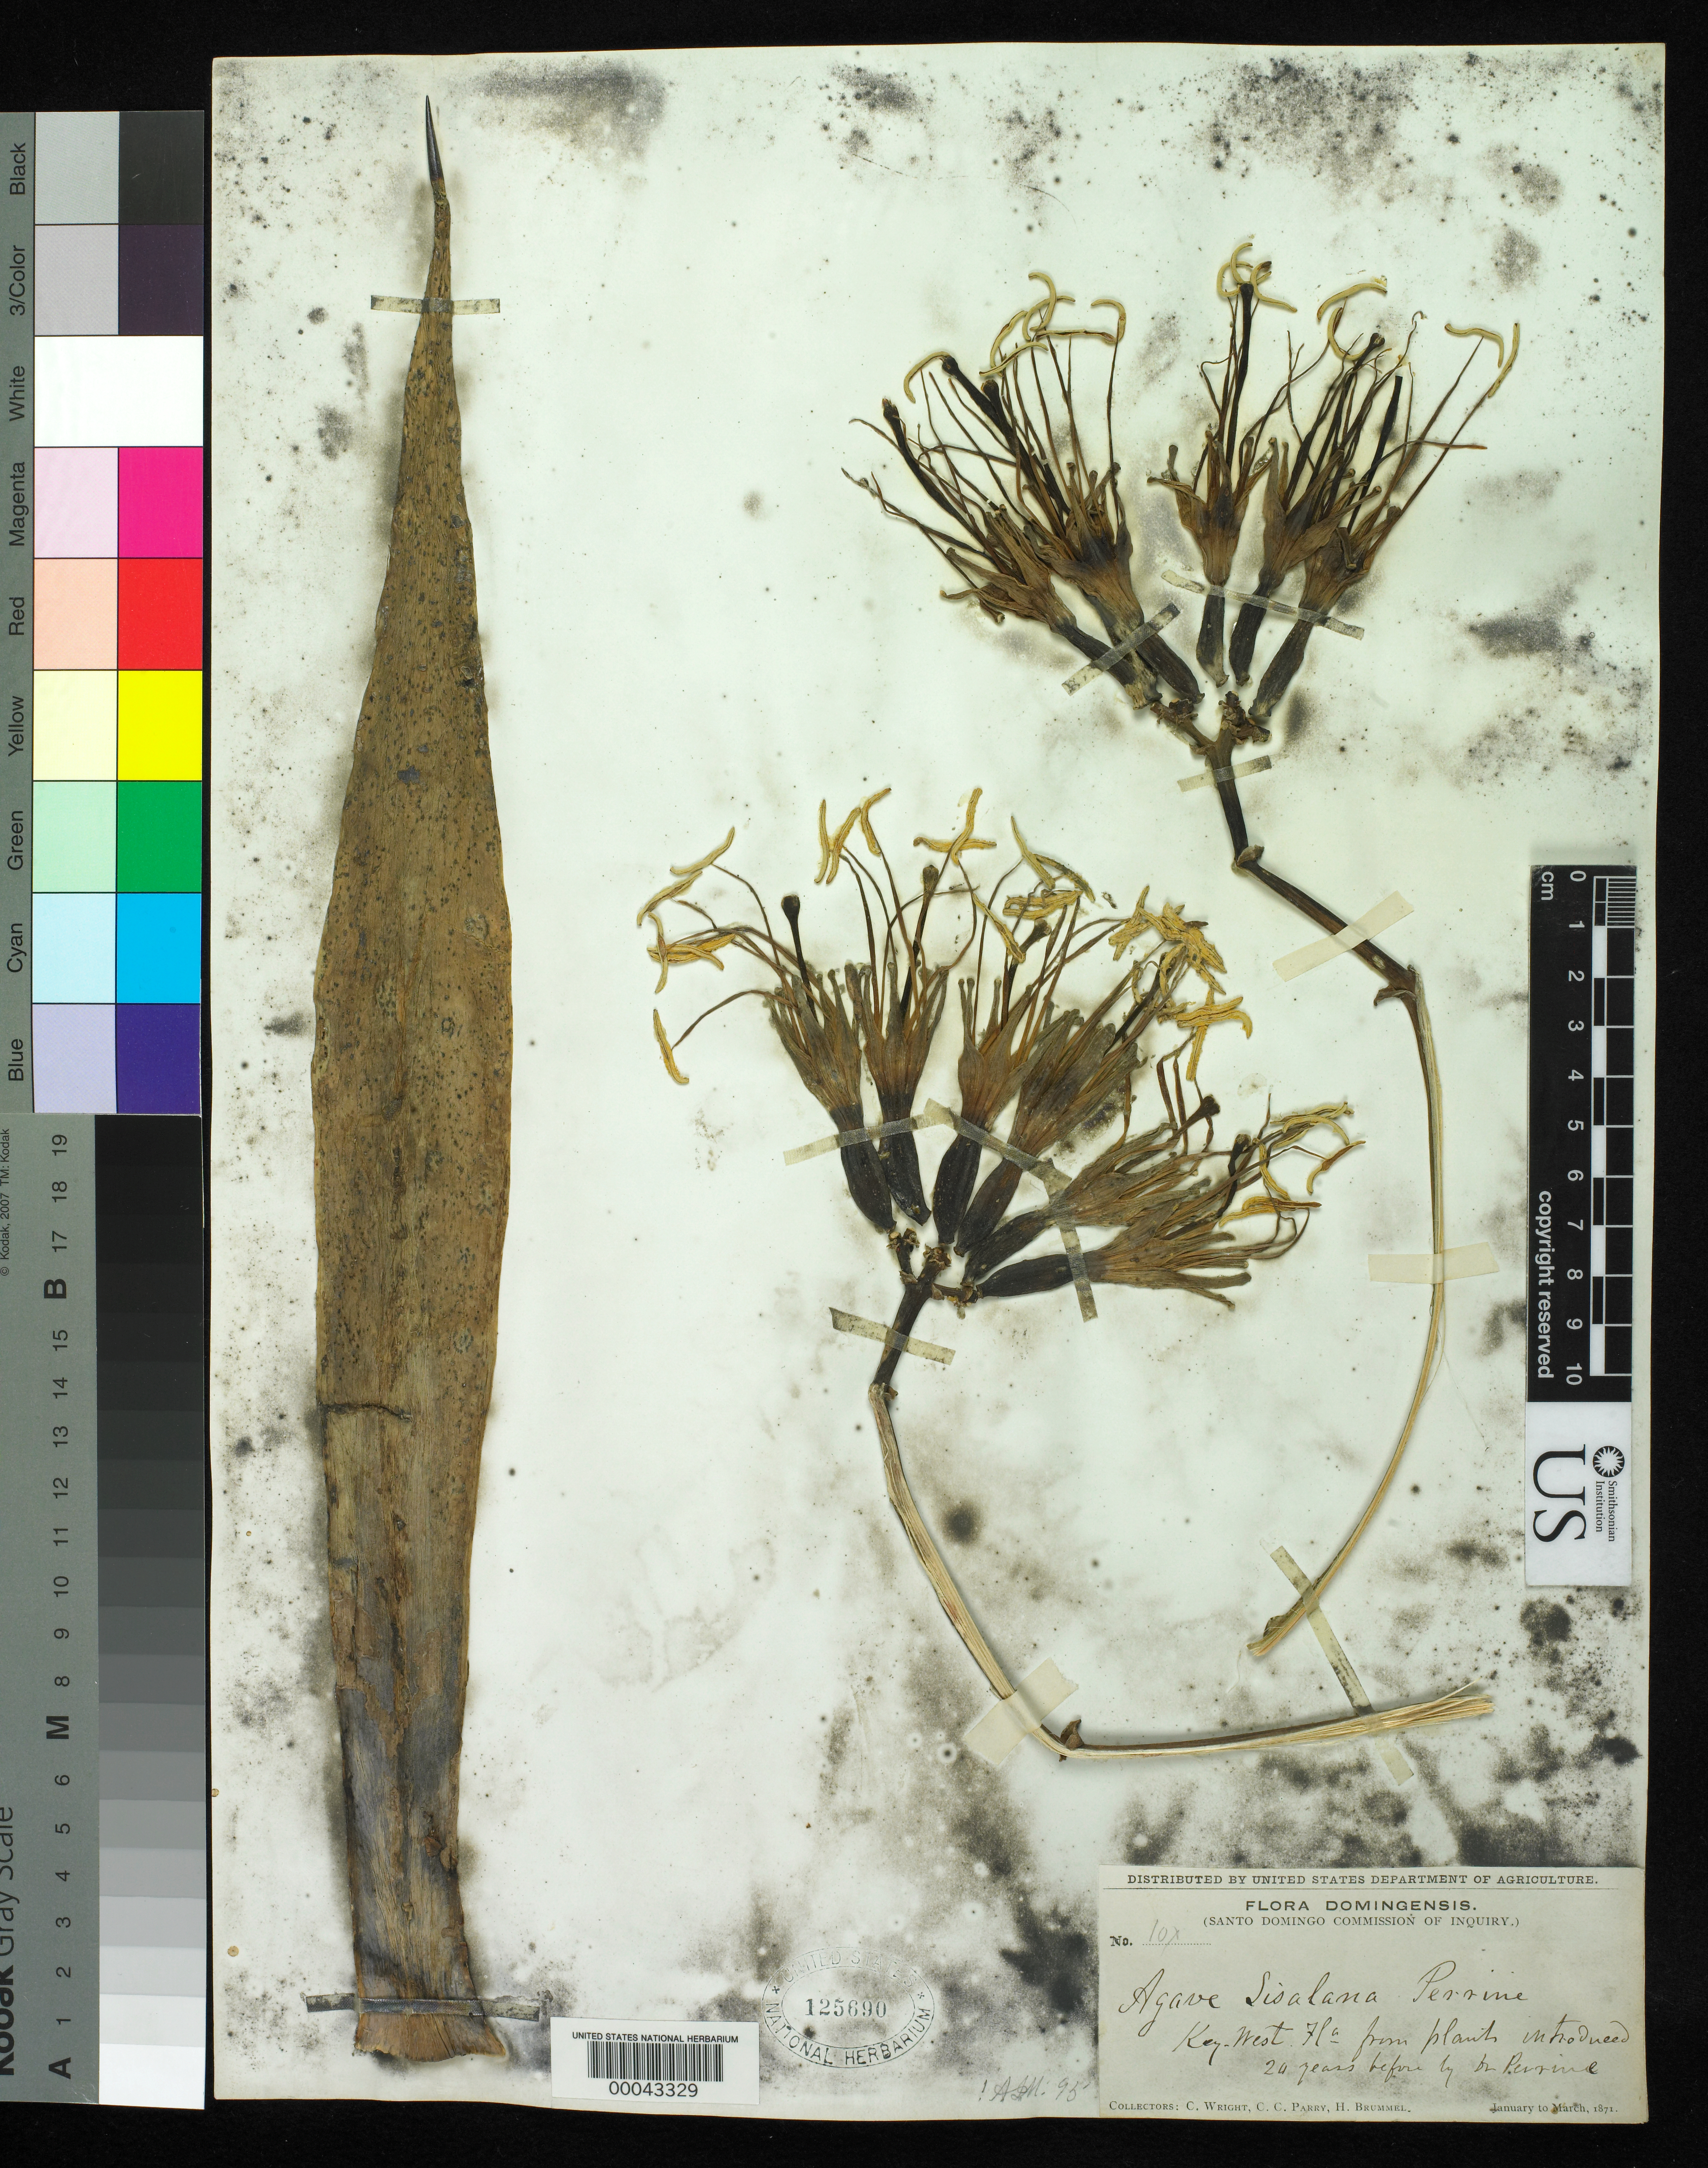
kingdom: Plantae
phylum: Tracheophyta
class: Liliopsida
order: Asparagales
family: Asparagaceae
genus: Agave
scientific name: Agave sisalana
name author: Perrine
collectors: C. Wright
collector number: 10x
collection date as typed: Jan 1871 to -- Mar 1871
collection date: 1871-01/1871-03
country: United States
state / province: Florida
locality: Key west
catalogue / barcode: US 125690